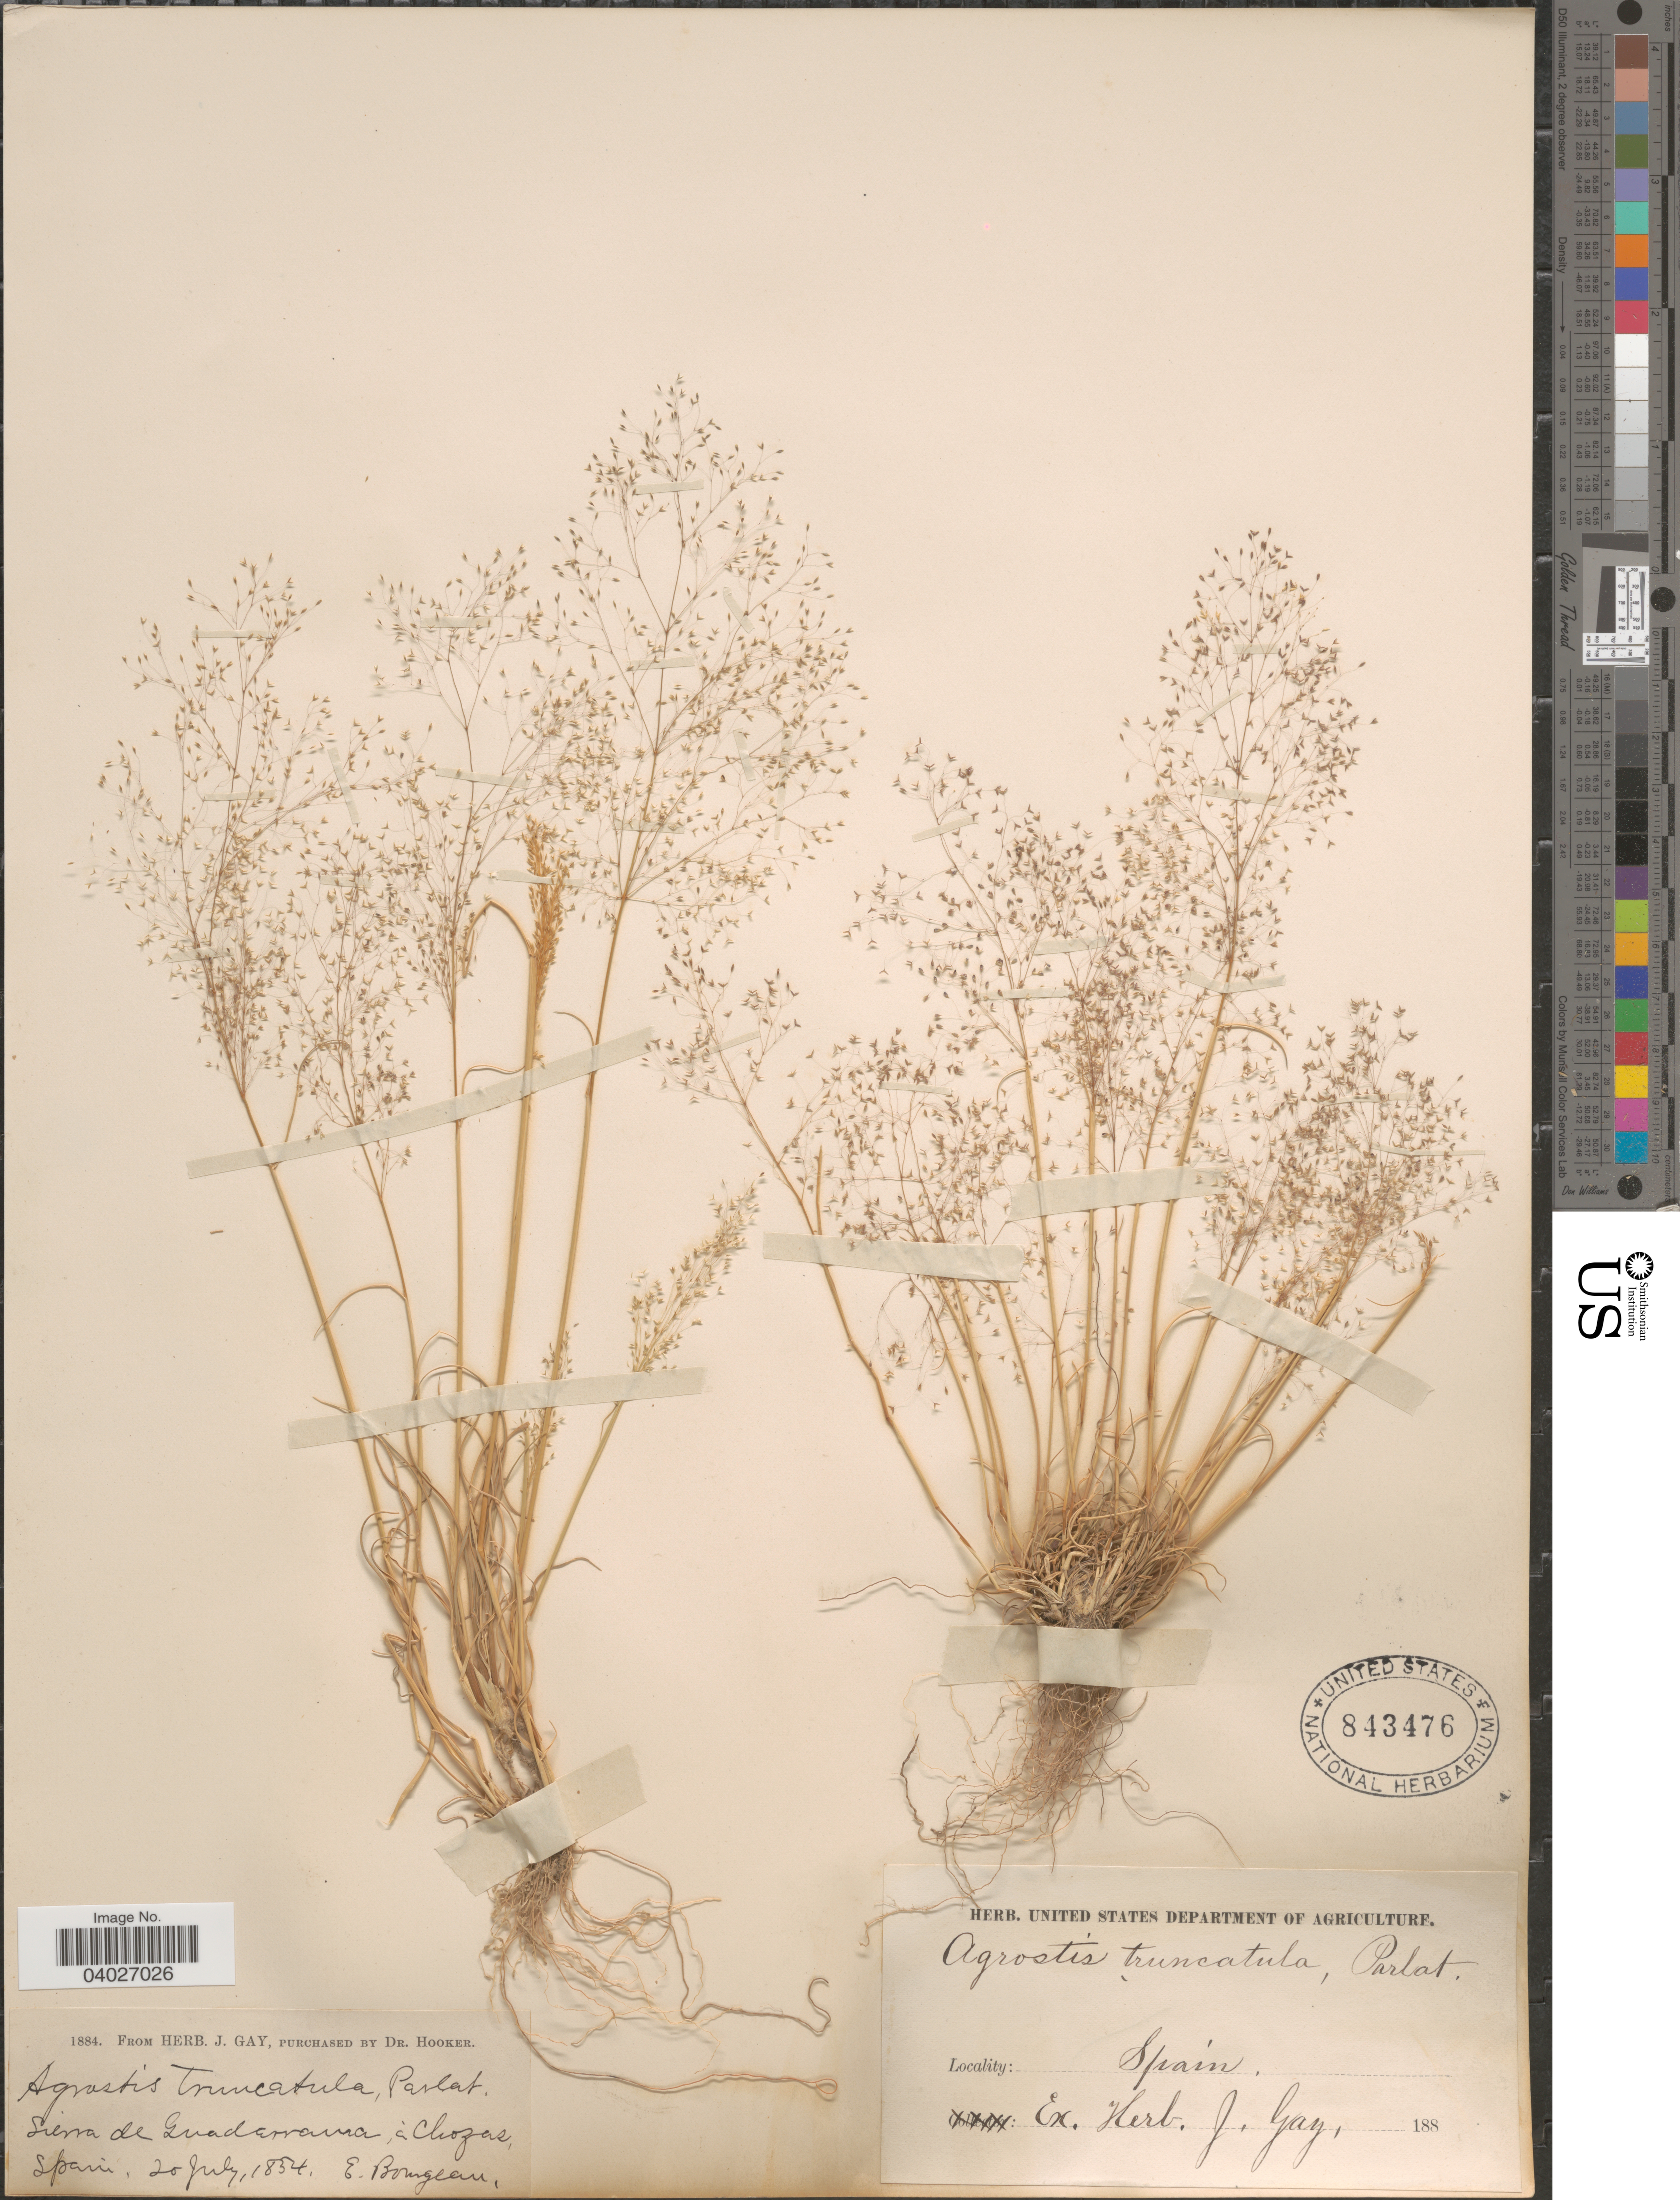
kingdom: Plantae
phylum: Tracheophyta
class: Liliopsida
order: Poales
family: Poaceae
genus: Agrostula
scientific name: Agrostula truncatula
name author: (Parl.) P.M. Peterson et al.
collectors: E. Bourgeau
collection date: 1854-07-20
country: Spain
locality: Sierra de Guadarrama, à Chozas.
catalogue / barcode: US 843476